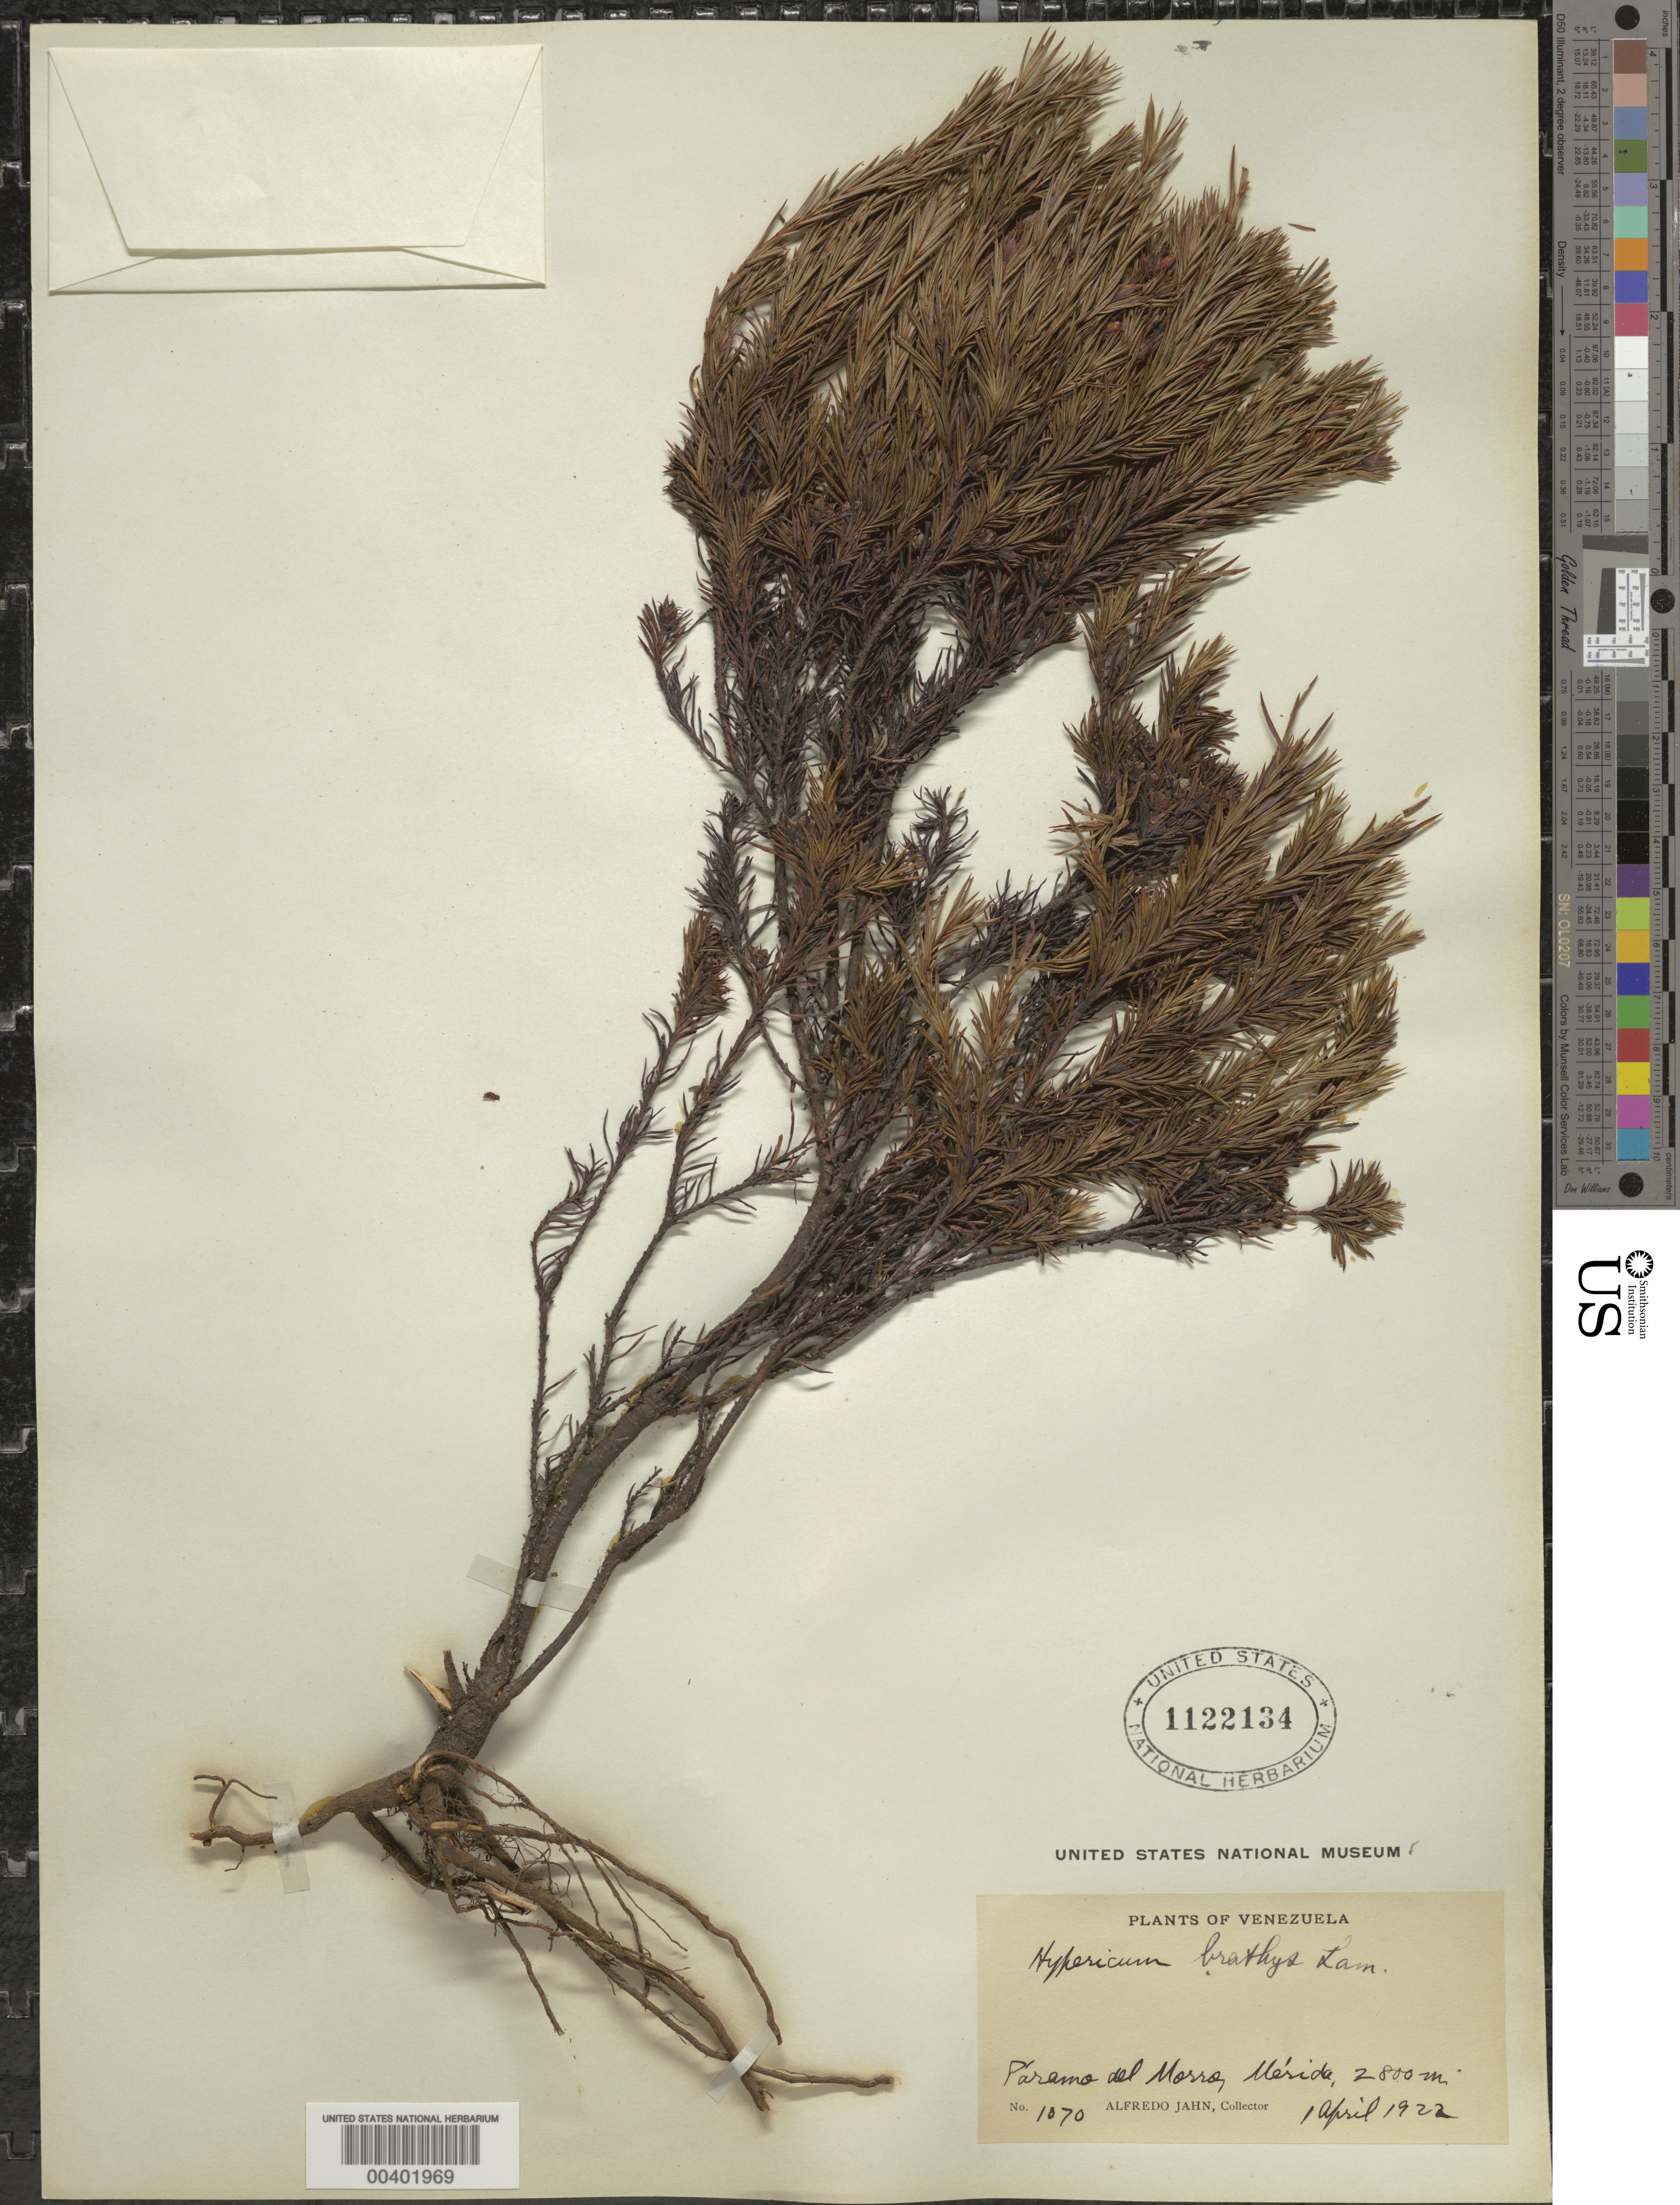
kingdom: Plantae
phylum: Tracheophyta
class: Magnoliopsida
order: Malpighiales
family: Hypericaceae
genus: Hypericum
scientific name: Hypericum juniperinum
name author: Kunth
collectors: A. Jahn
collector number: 1070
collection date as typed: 01 Apr 1922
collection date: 1922-04-01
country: Venezuela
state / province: Mérida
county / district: Libertador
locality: Páramo del Morro Morro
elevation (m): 2800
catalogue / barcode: US 1122134